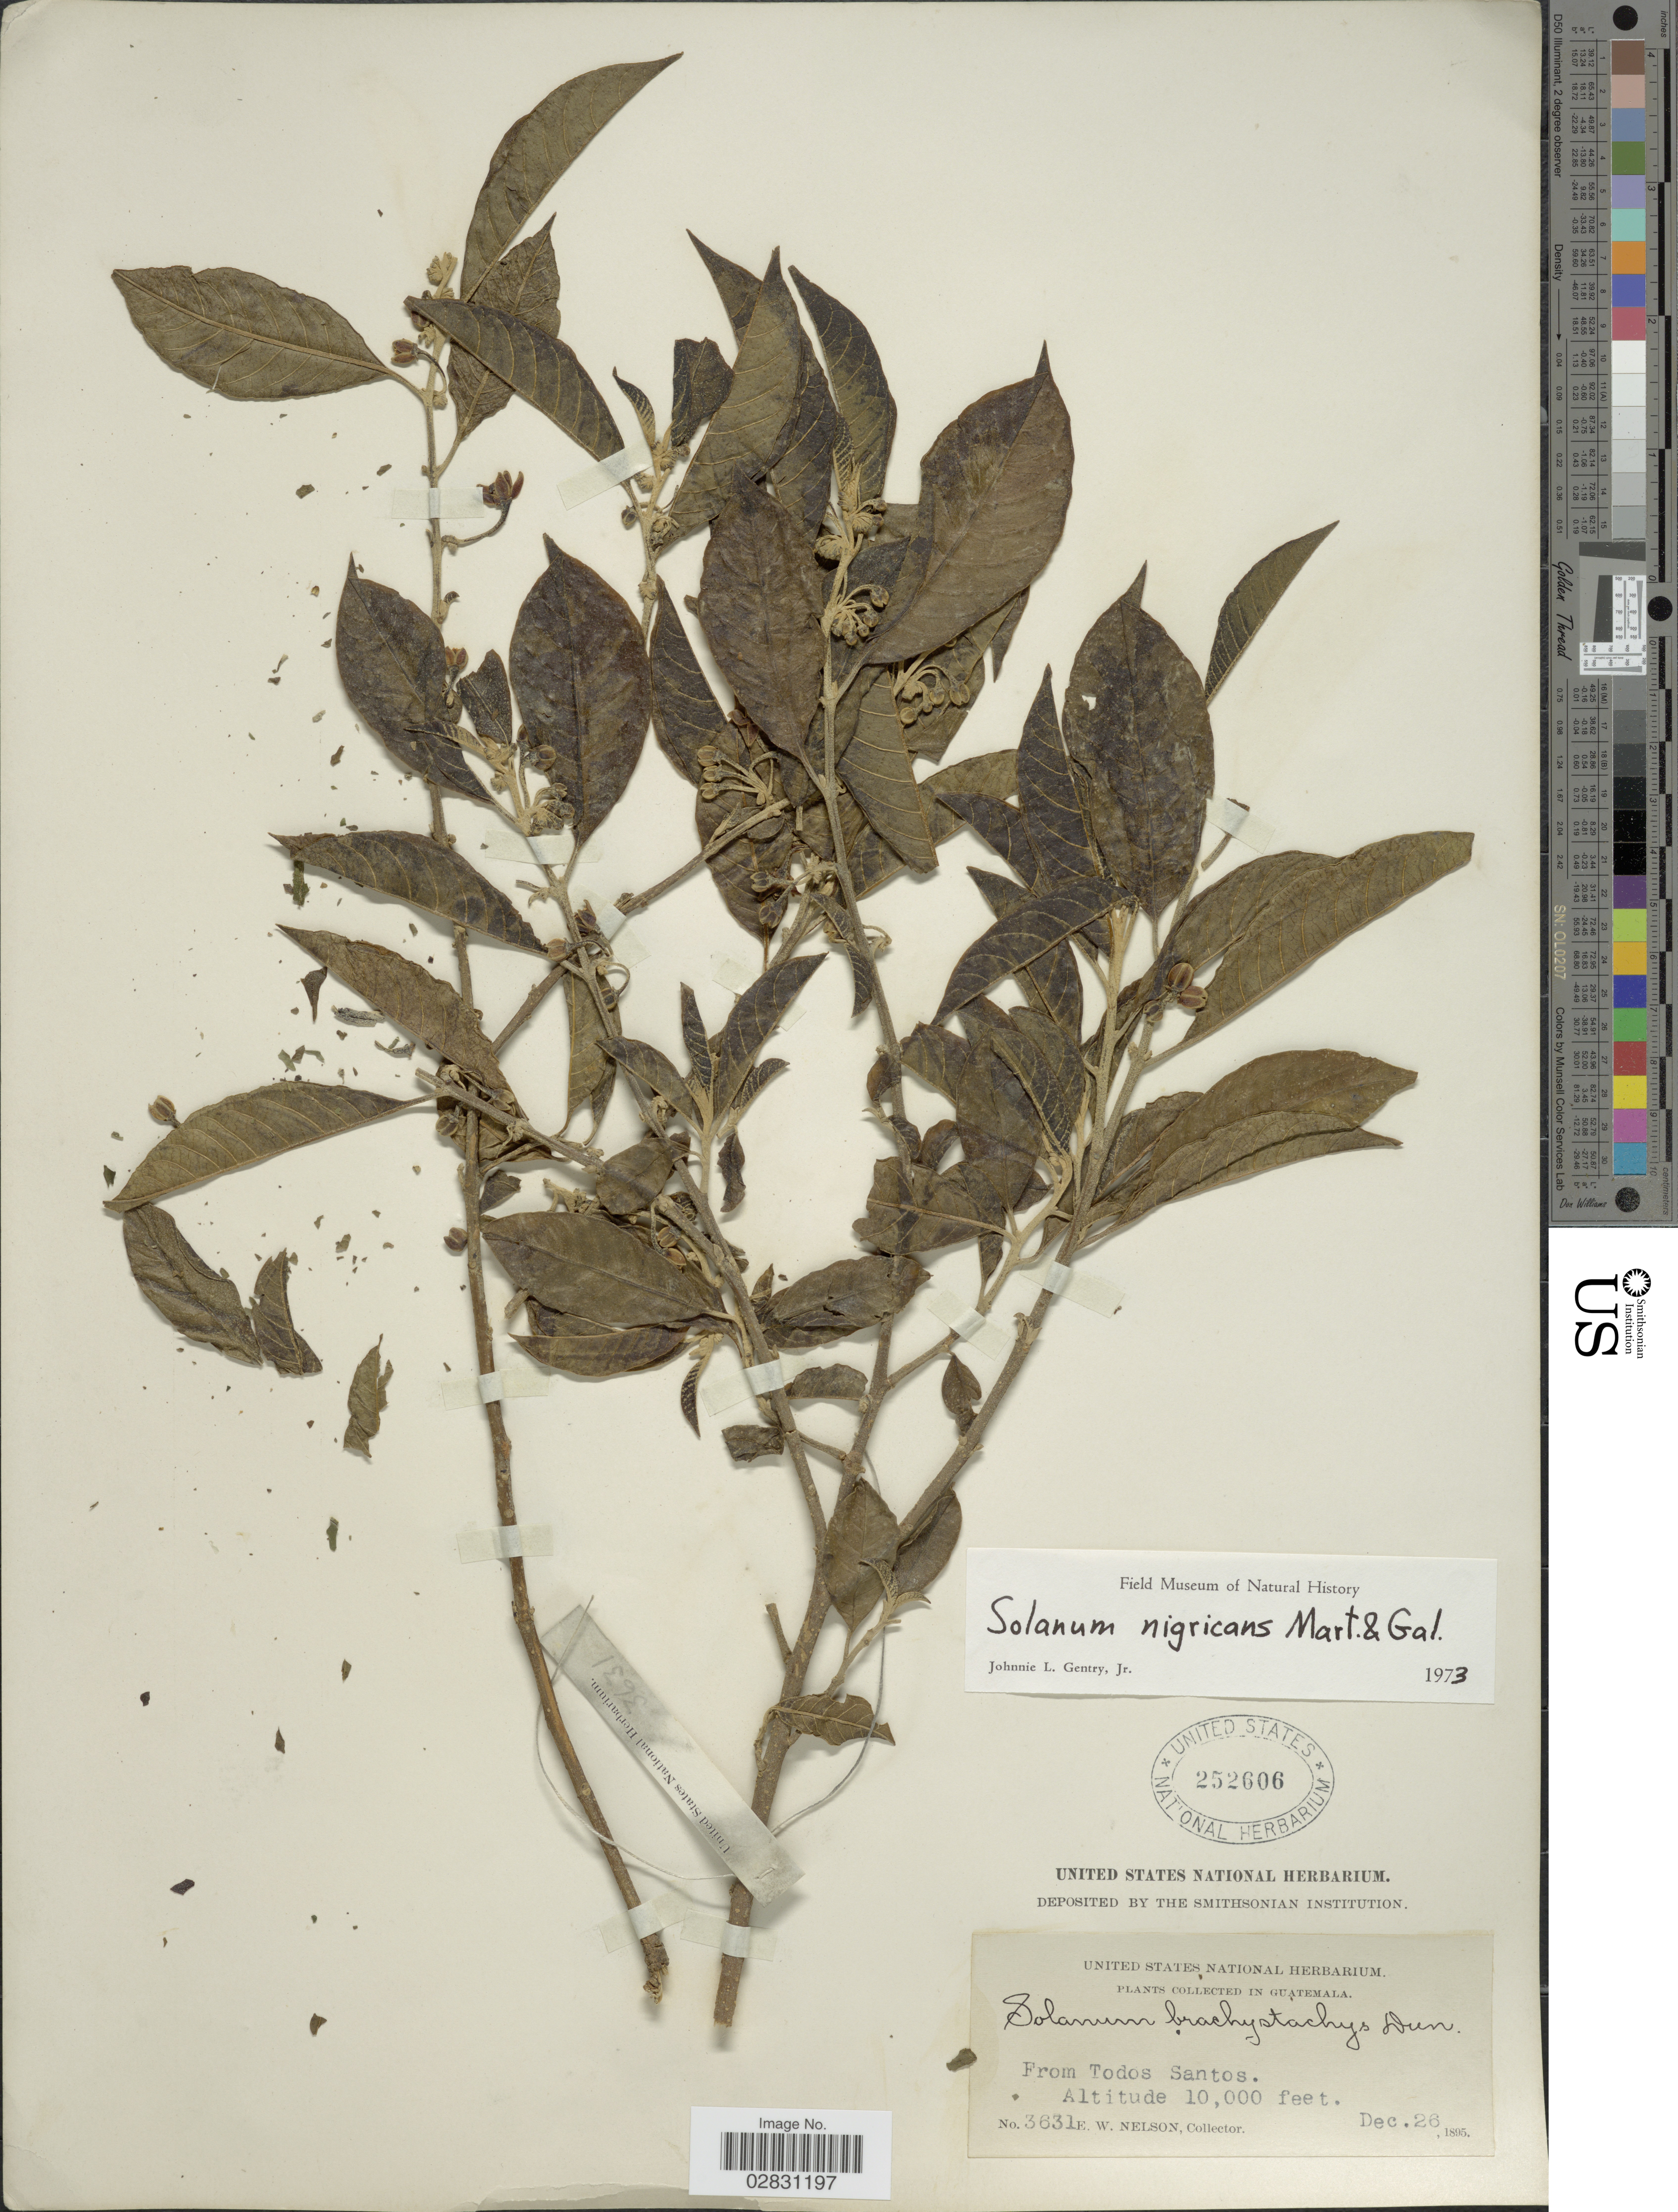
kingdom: Plantae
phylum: Tracheophyta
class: Magnoliopsida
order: Solanales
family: Solanaceae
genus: Solanum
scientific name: Solanum nigricans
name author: M. Martens & Galeotti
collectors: E. W. Nelson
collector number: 3631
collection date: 1895-12-26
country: Guatemala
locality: Todos Santos.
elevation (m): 3048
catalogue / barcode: US 252606